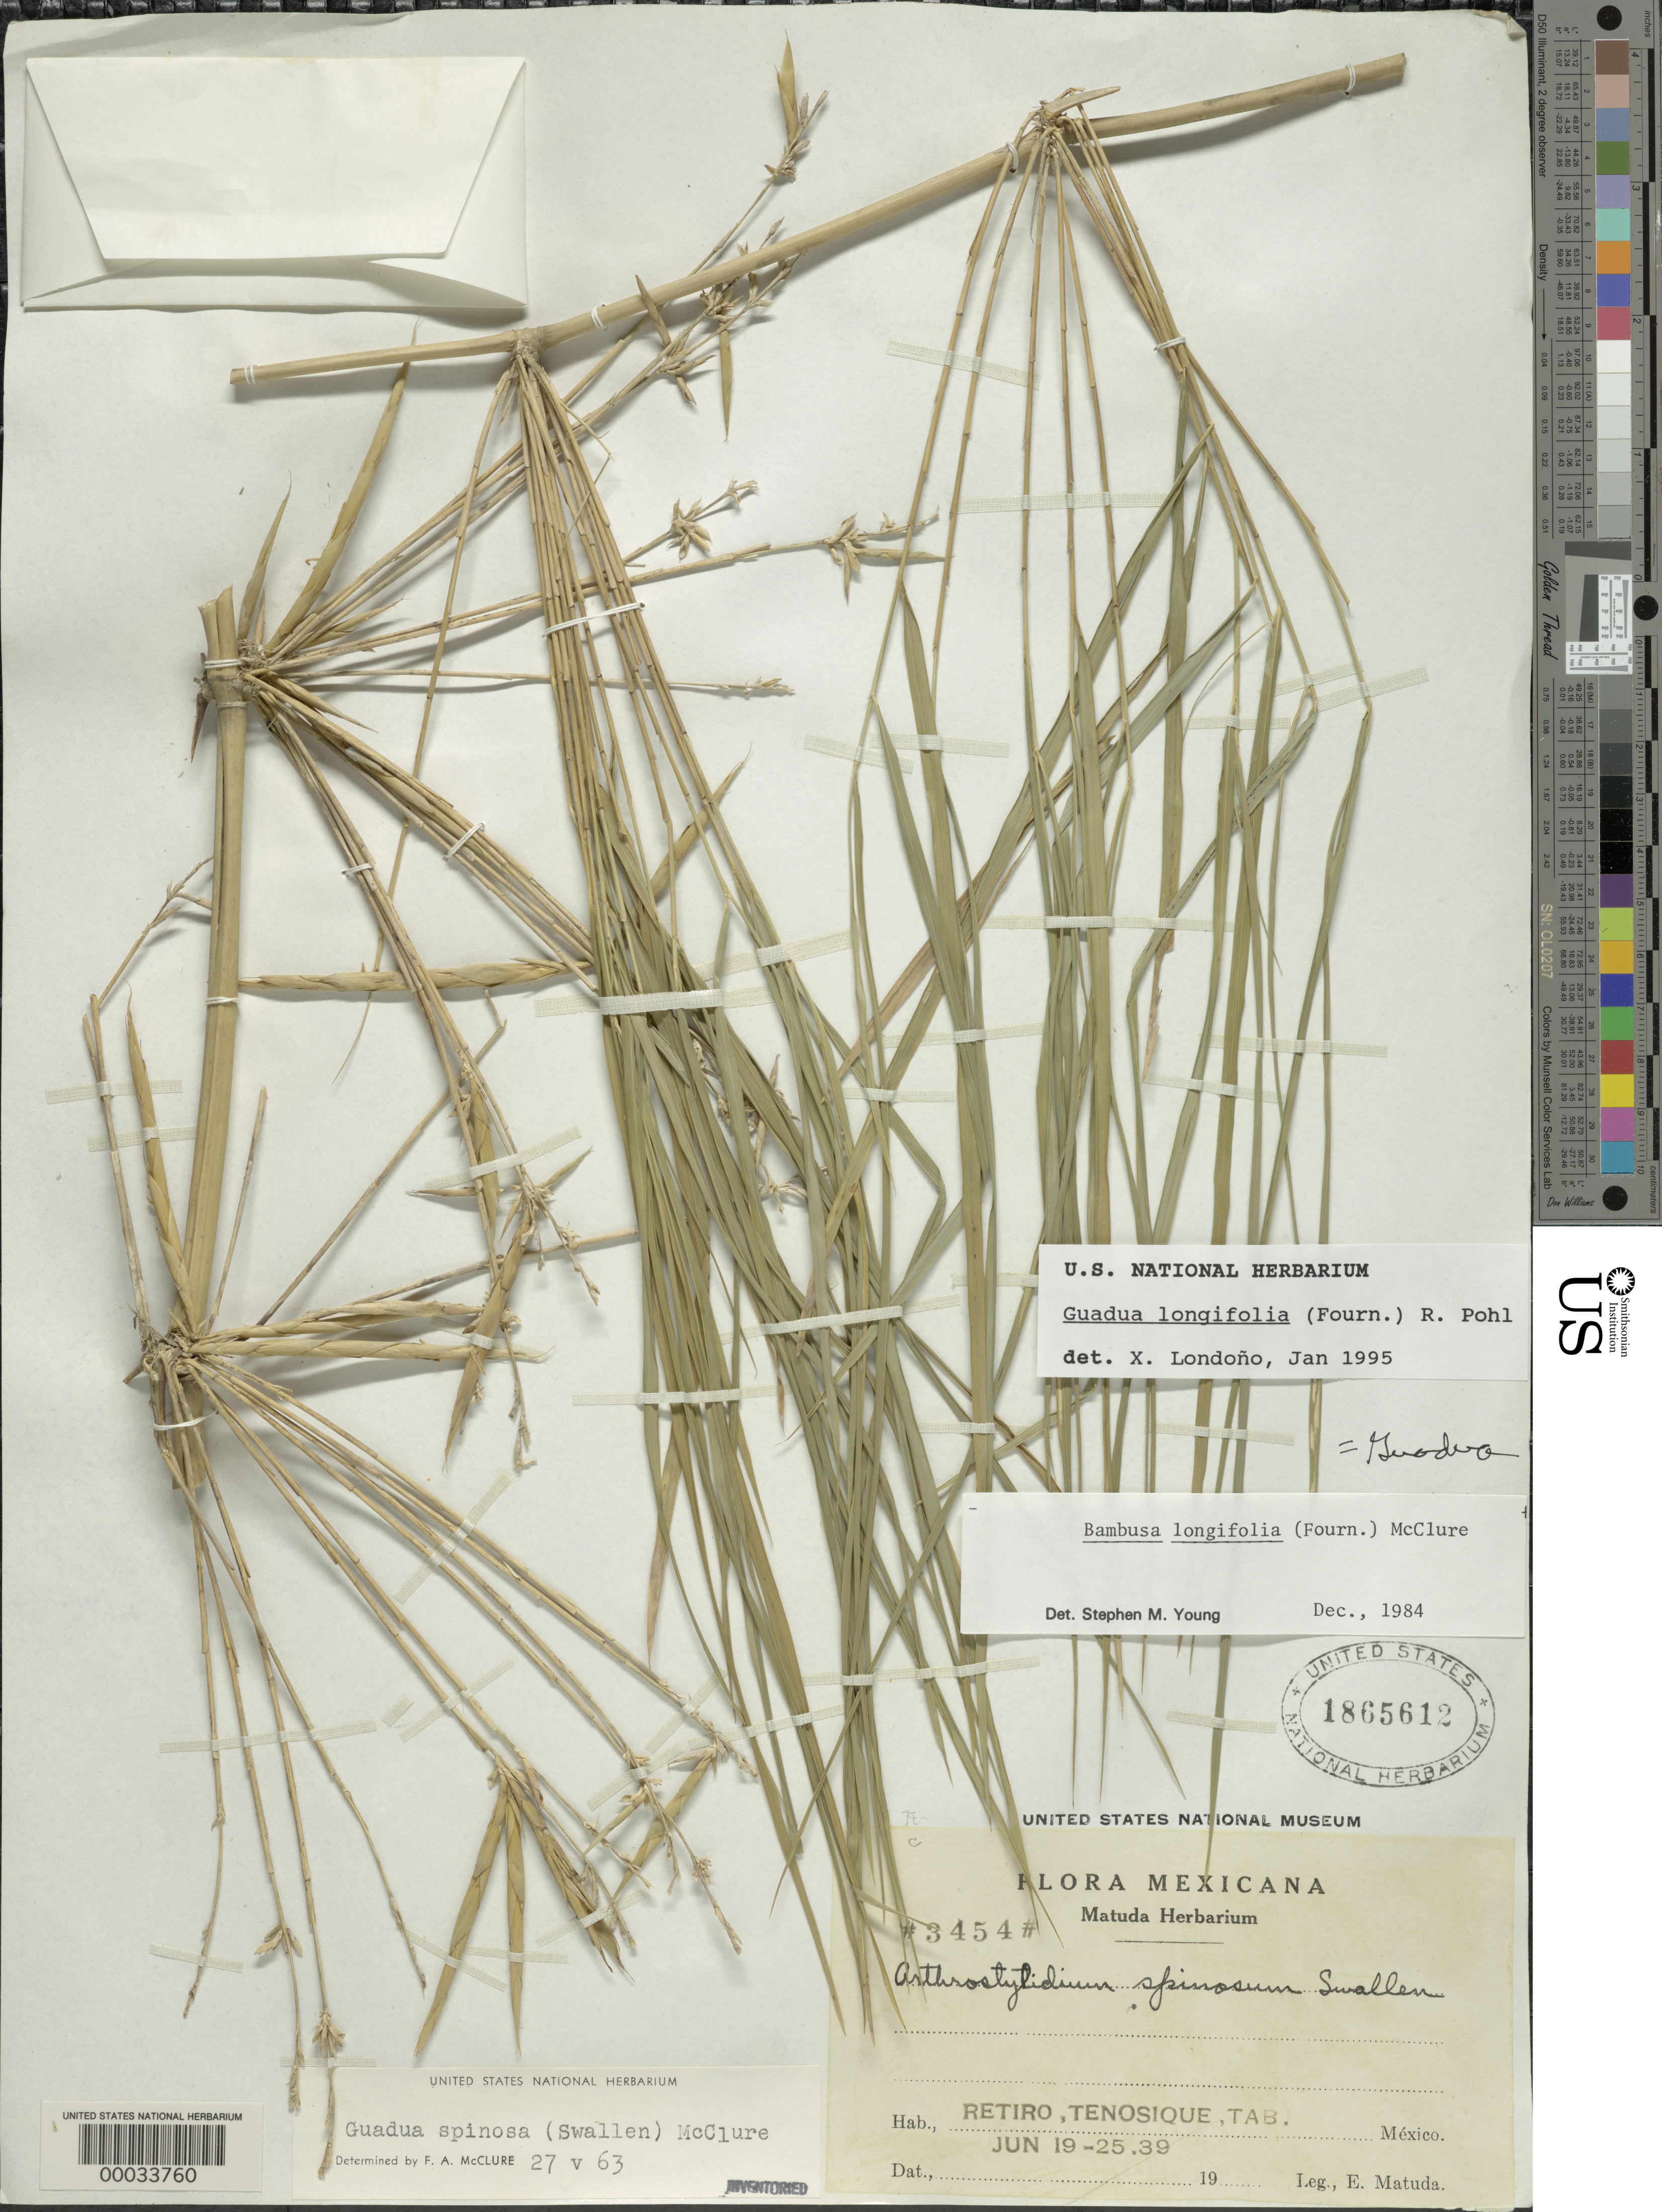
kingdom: Plantae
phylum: Tracheophyta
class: Liliopsida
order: Poales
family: Poaceae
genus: Guadua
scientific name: Guadua longifolia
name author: (E. Fourn.) R.W. Pohl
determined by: Londoño, X., (TULV), Jardin Botanico "Juan Maria Cespedes"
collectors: E. Matuda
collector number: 3454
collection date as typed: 19 Jun 1939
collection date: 1939-06-19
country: Mexico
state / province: Tabasco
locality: Retiro, Tenosique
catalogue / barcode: US 1865612